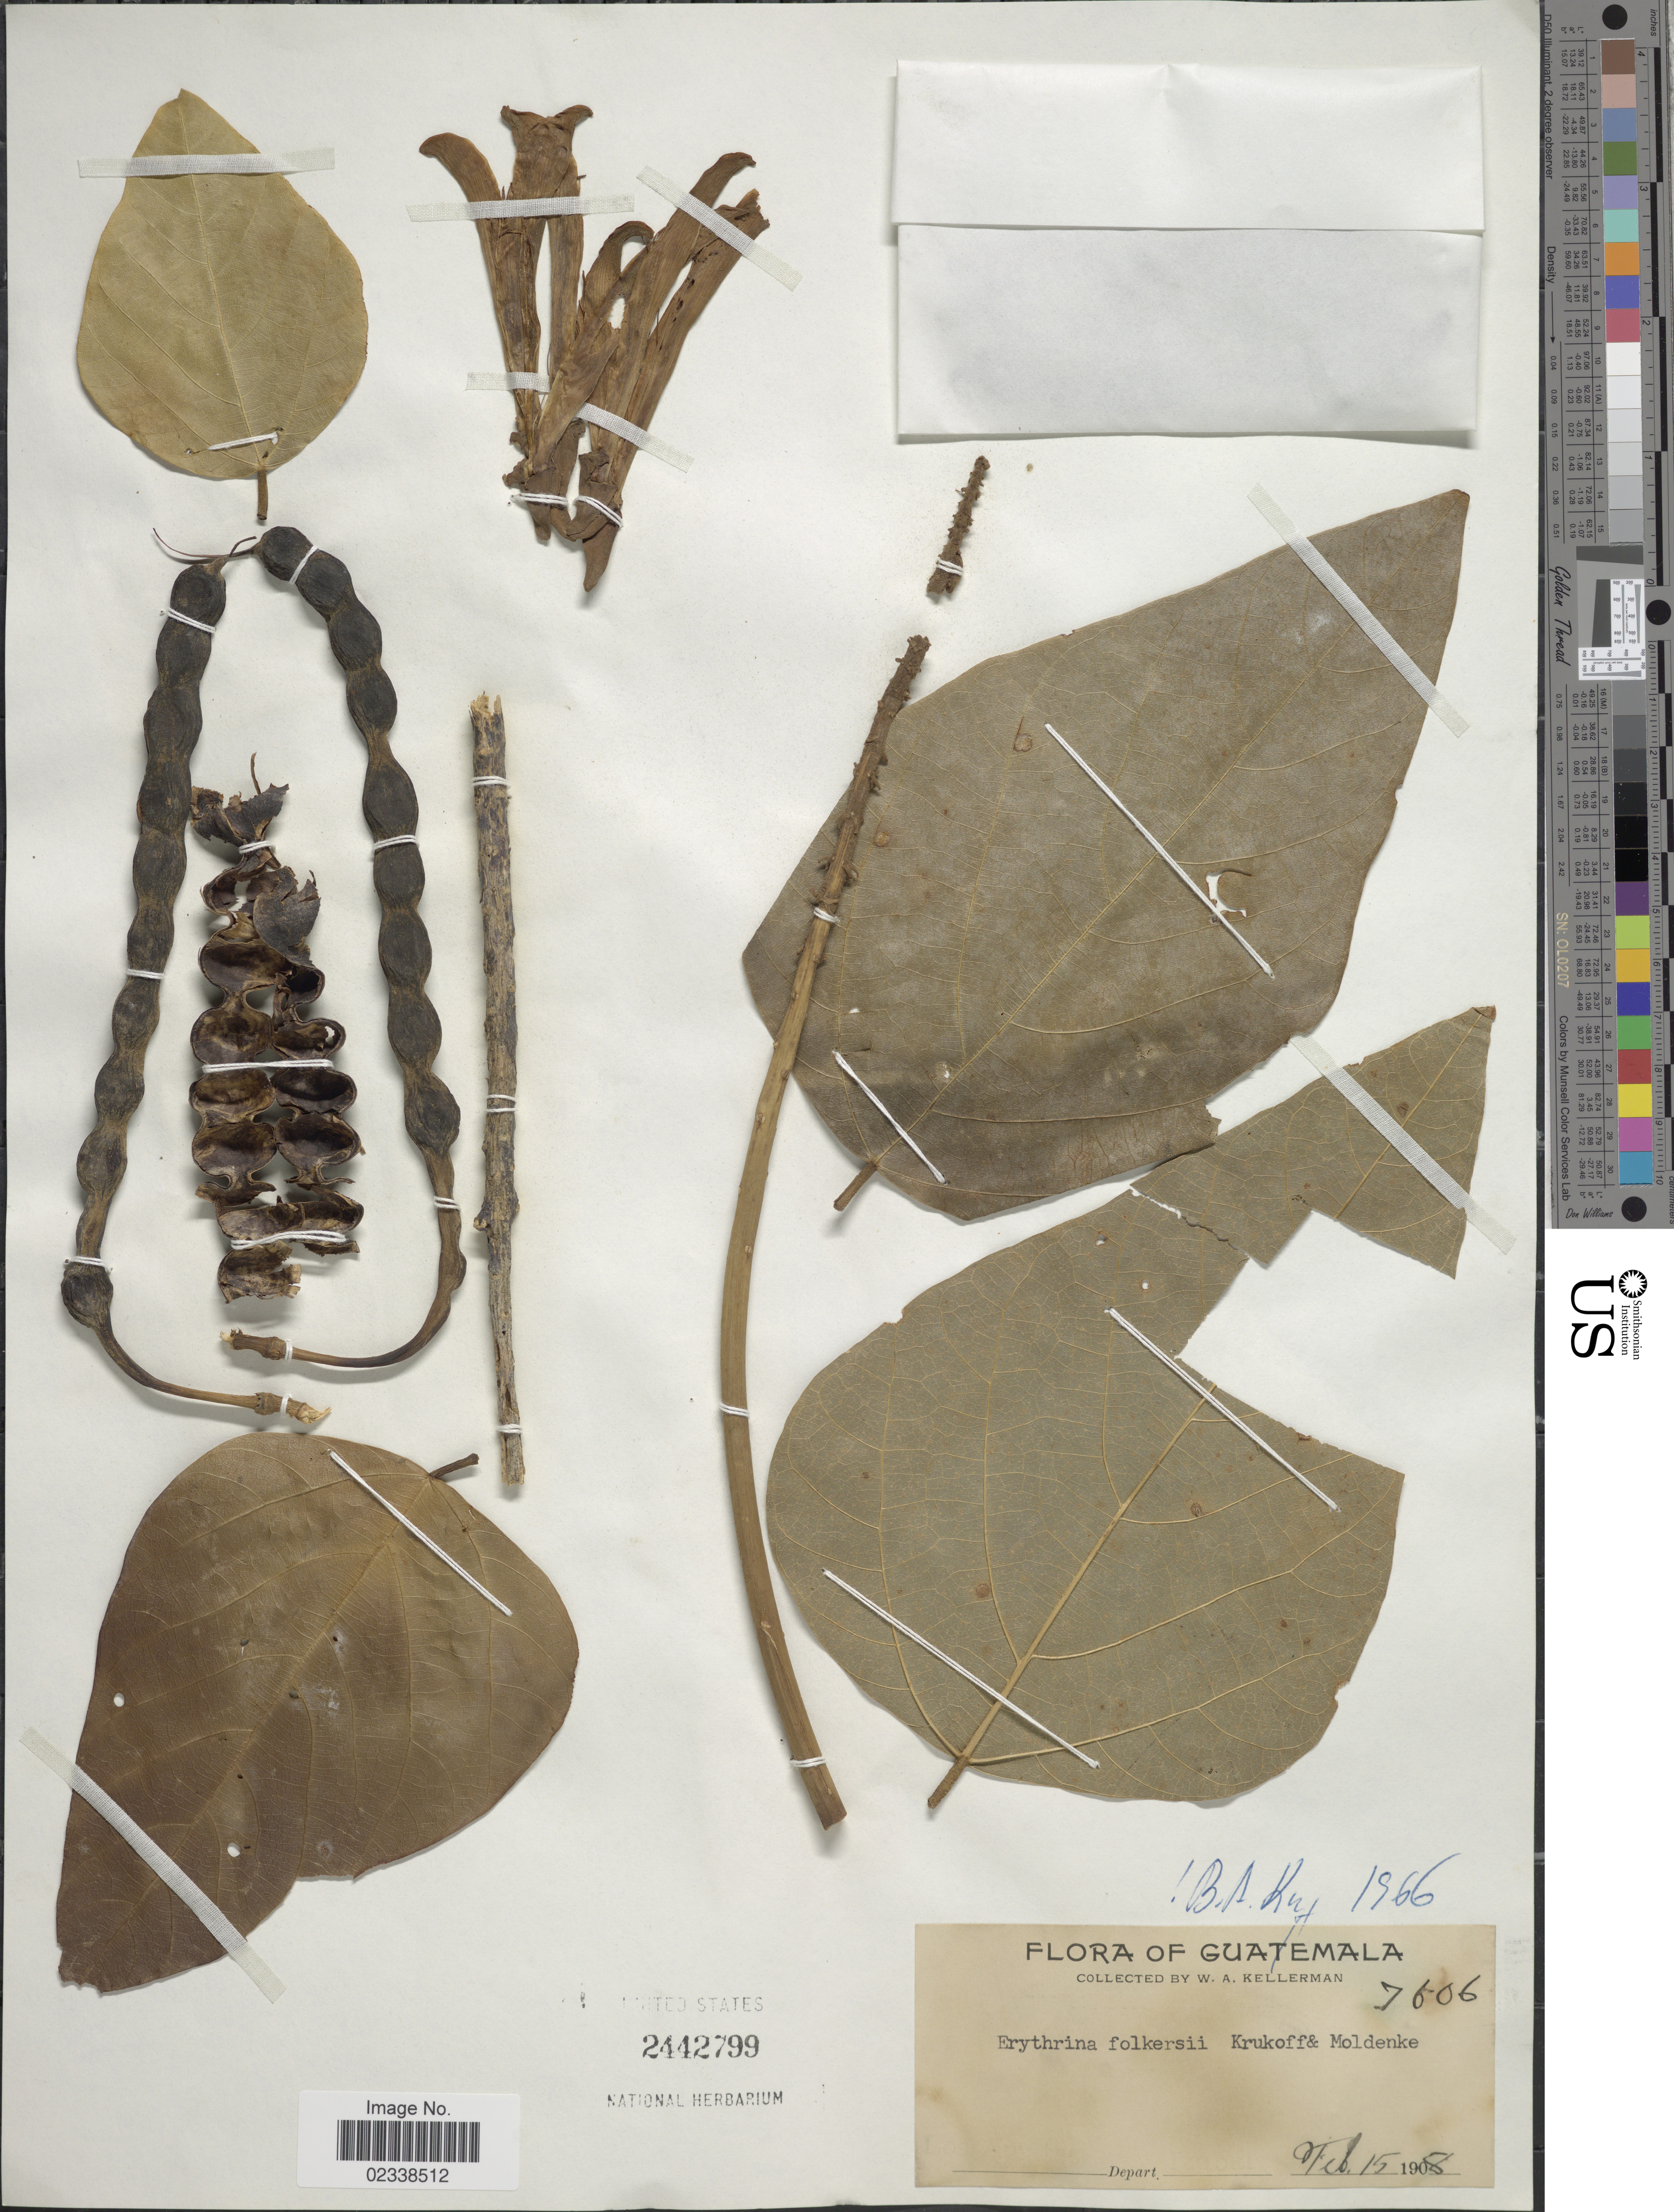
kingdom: Plantae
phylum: Tracheophyta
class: Magnoliopsida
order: Fabales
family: Fabaceae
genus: Erythrina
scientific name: Erythrina folkersii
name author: Krukoff & Moldenke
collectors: W. Kellerman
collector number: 7606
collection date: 1908-02-15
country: Guatemala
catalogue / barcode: US 2442799